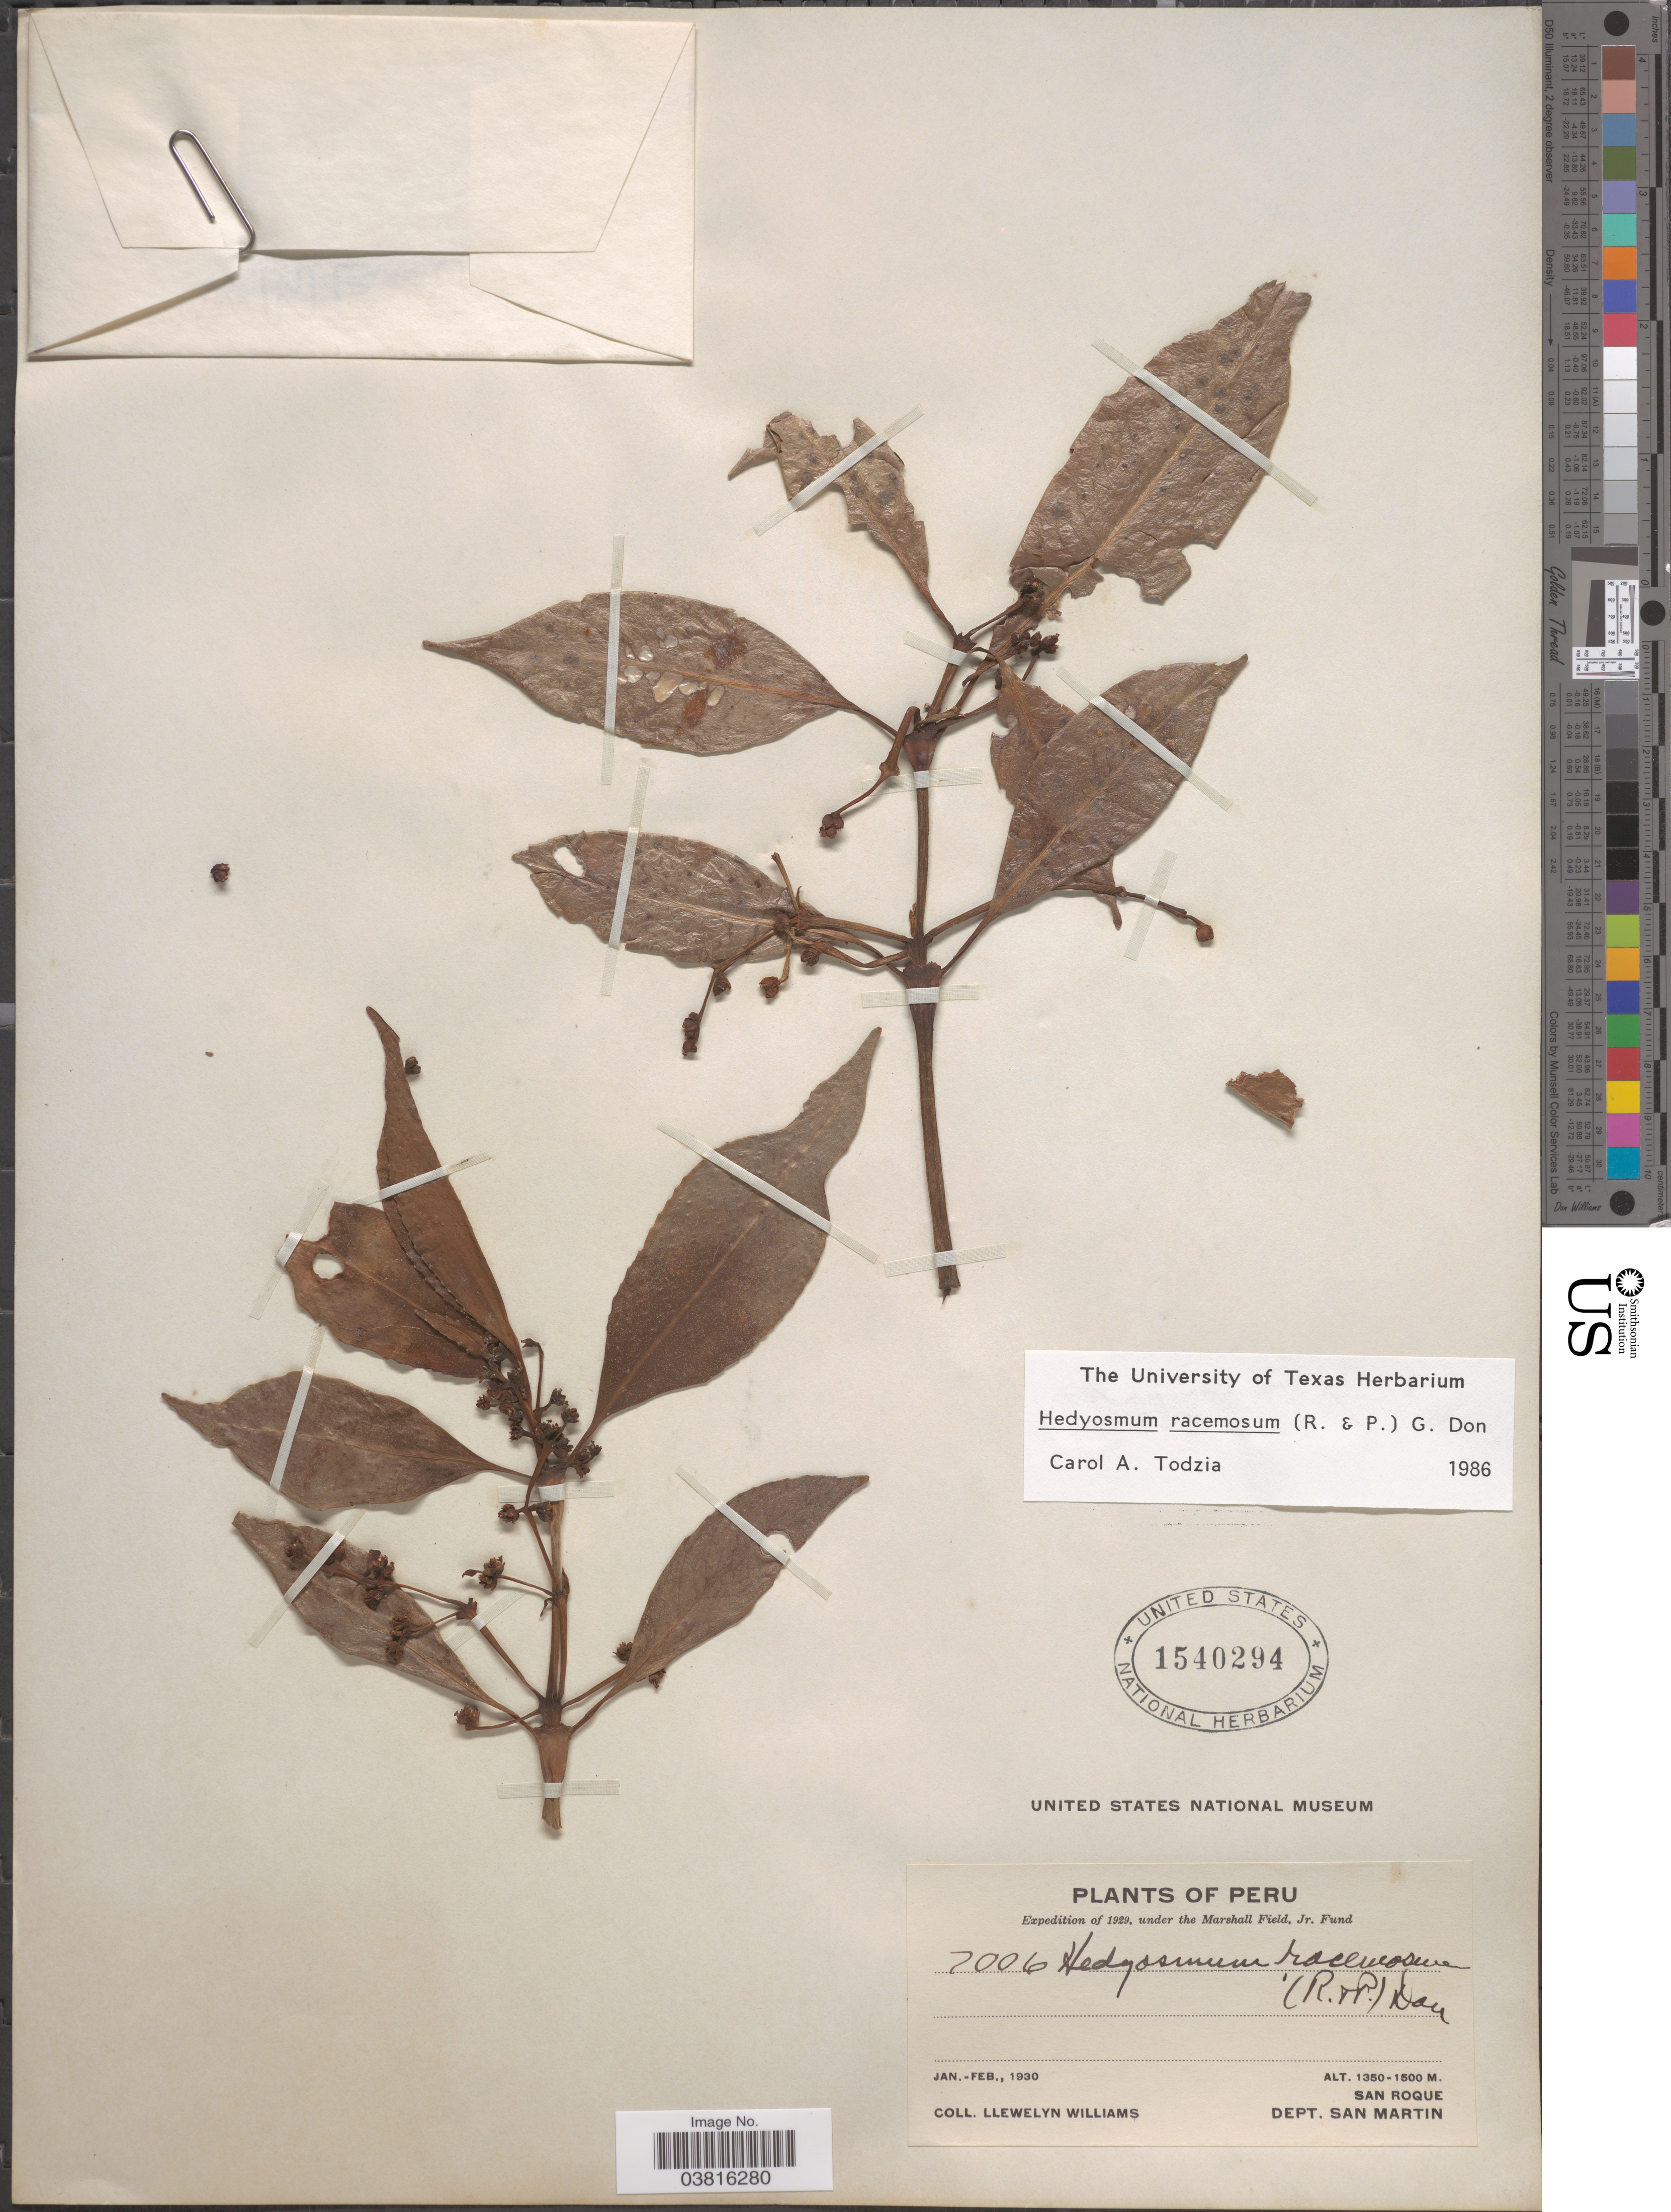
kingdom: Plantae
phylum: Tracheophyta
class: Magnoliopsida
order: Chloranthales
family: Chloranthaceae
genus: Hedyosmum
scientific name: Hedyosmum racemosum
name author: (Ruiz & Pav.) G. Don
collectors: Ll. Williams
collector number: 7006*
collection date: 1930-01/1930-02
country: Peru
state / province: San Martín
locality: San Roque. Dept. San Martin.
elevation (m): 1350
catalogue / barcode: US 1540294